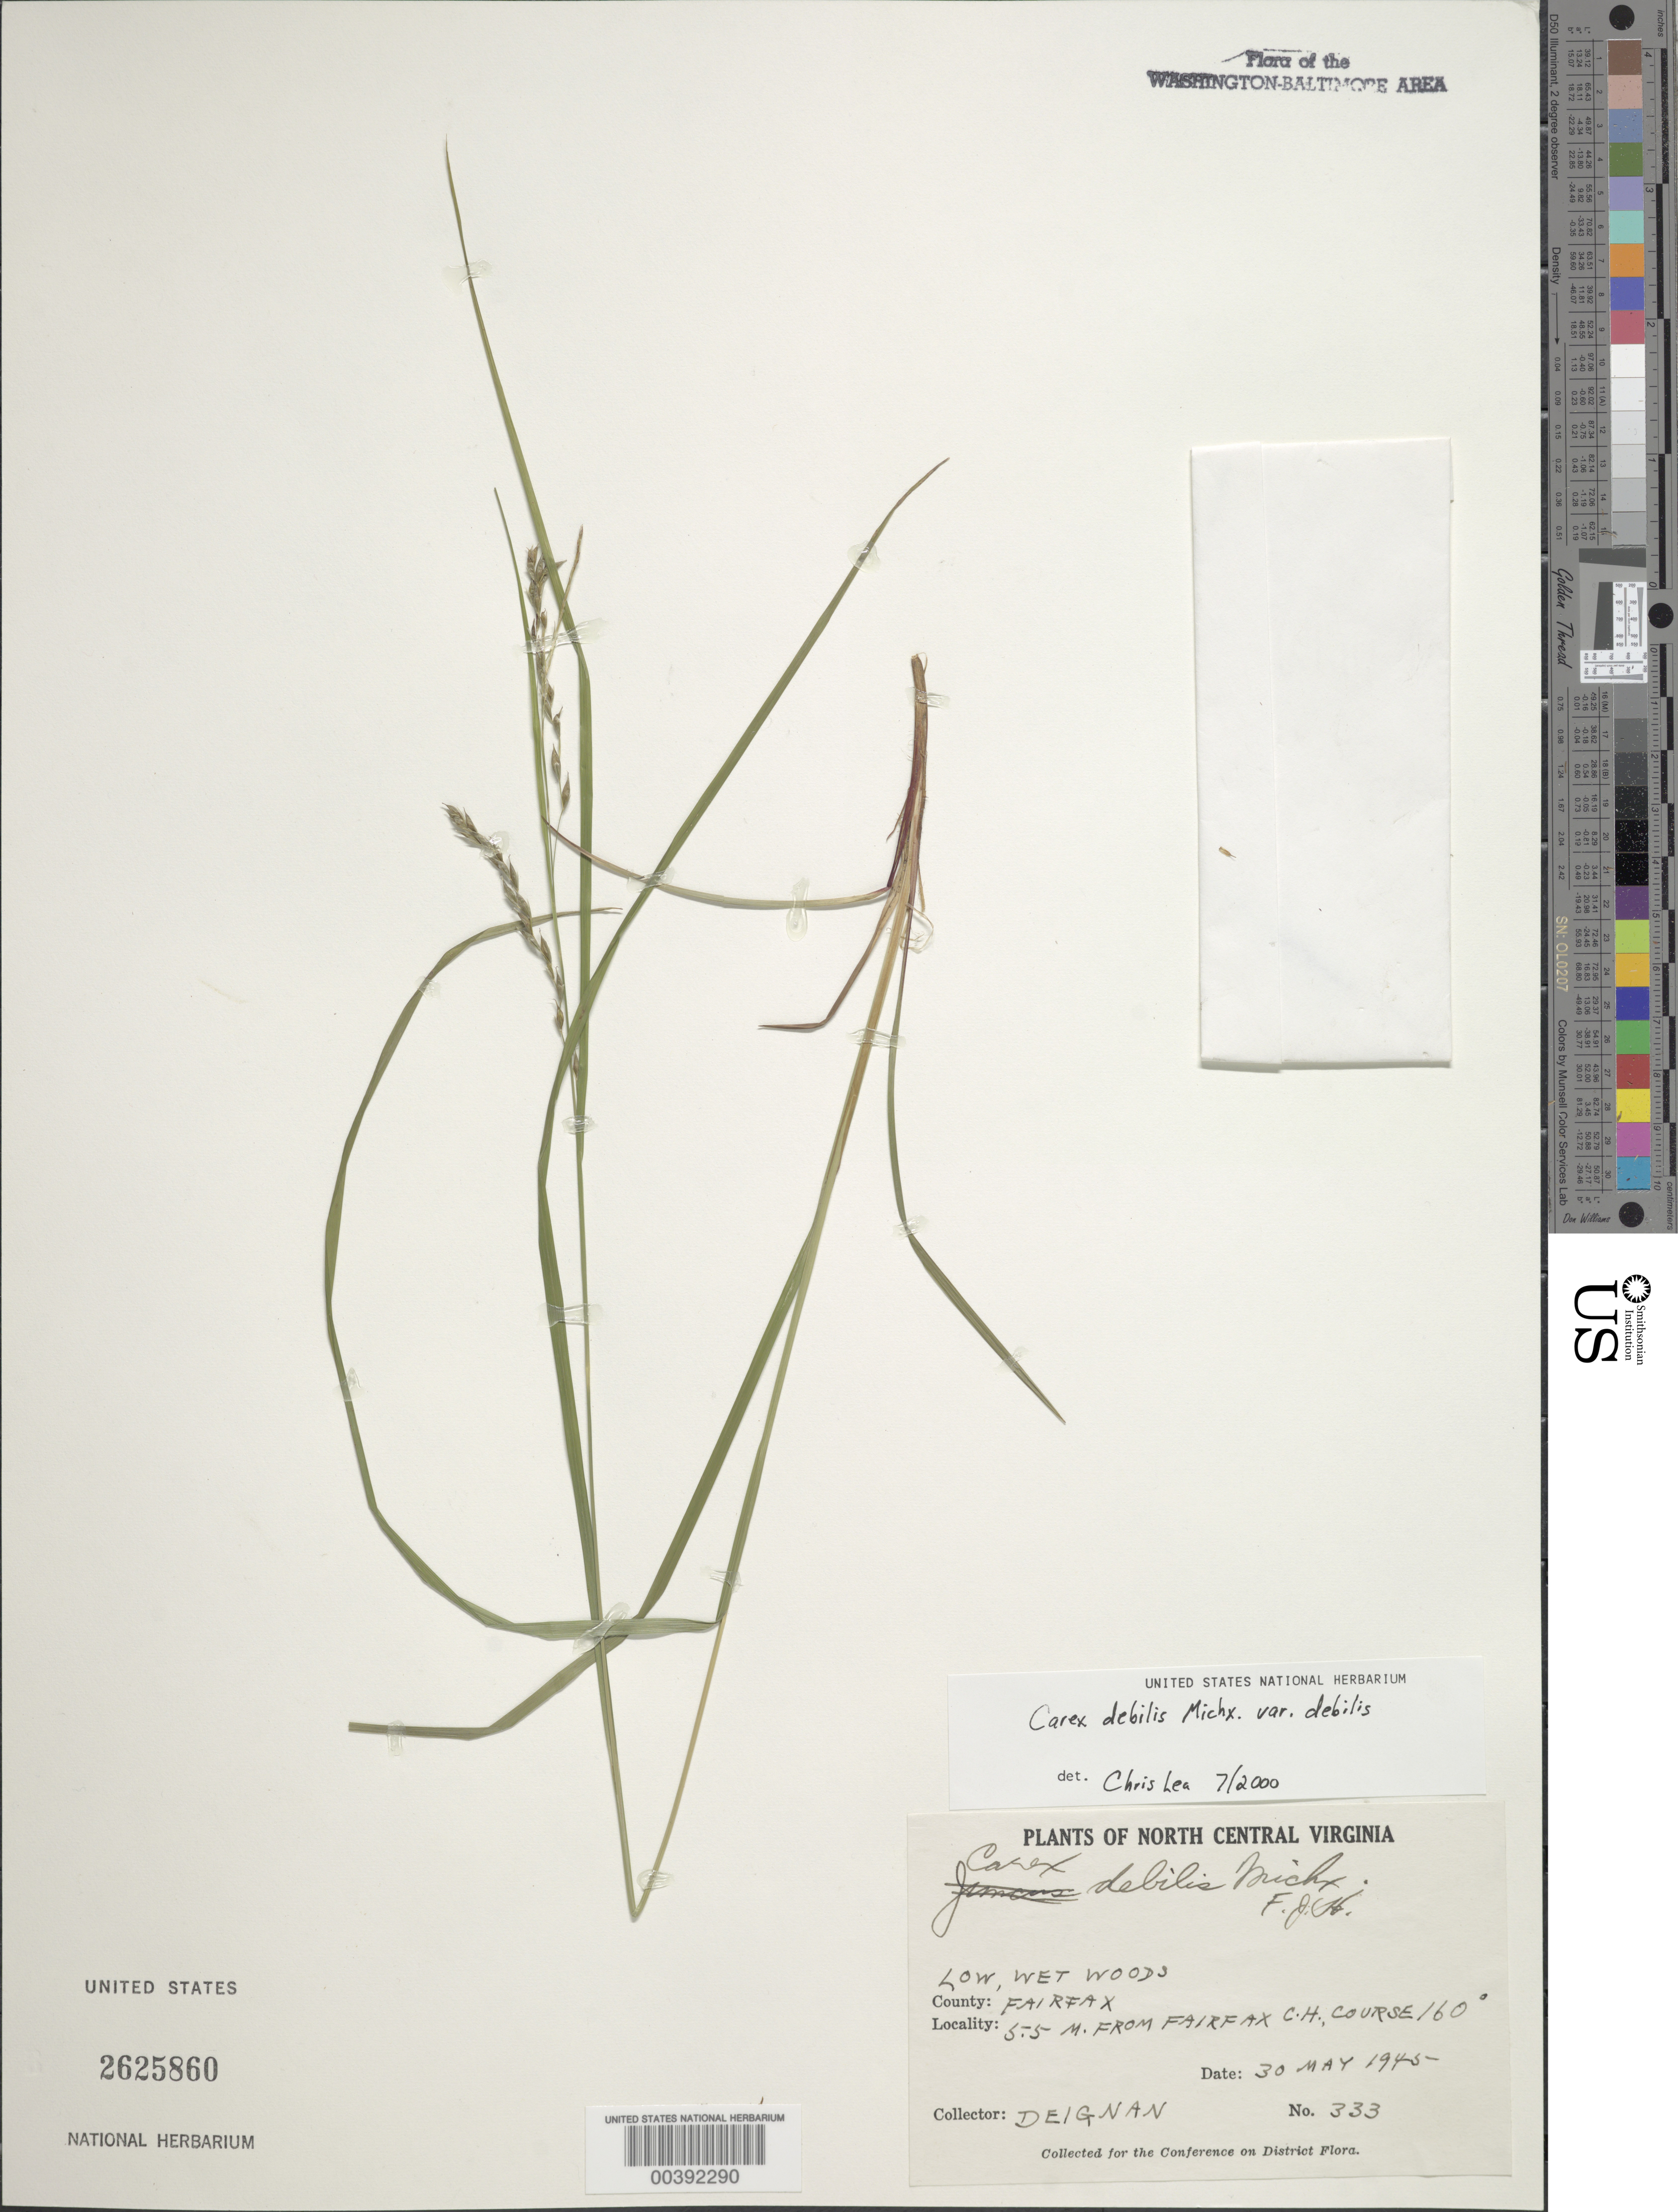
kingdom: Plantae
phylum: Tracheophyta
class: Liliopsida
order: Poales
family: Cyperaceae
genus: Carex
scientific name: Carex debilis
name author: Michx.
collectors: H. Deignan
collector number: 333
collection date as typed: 30 May 1945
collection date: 1945-05-30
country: United States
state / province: Virginia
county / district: Fairfax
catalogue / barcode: US 2625860